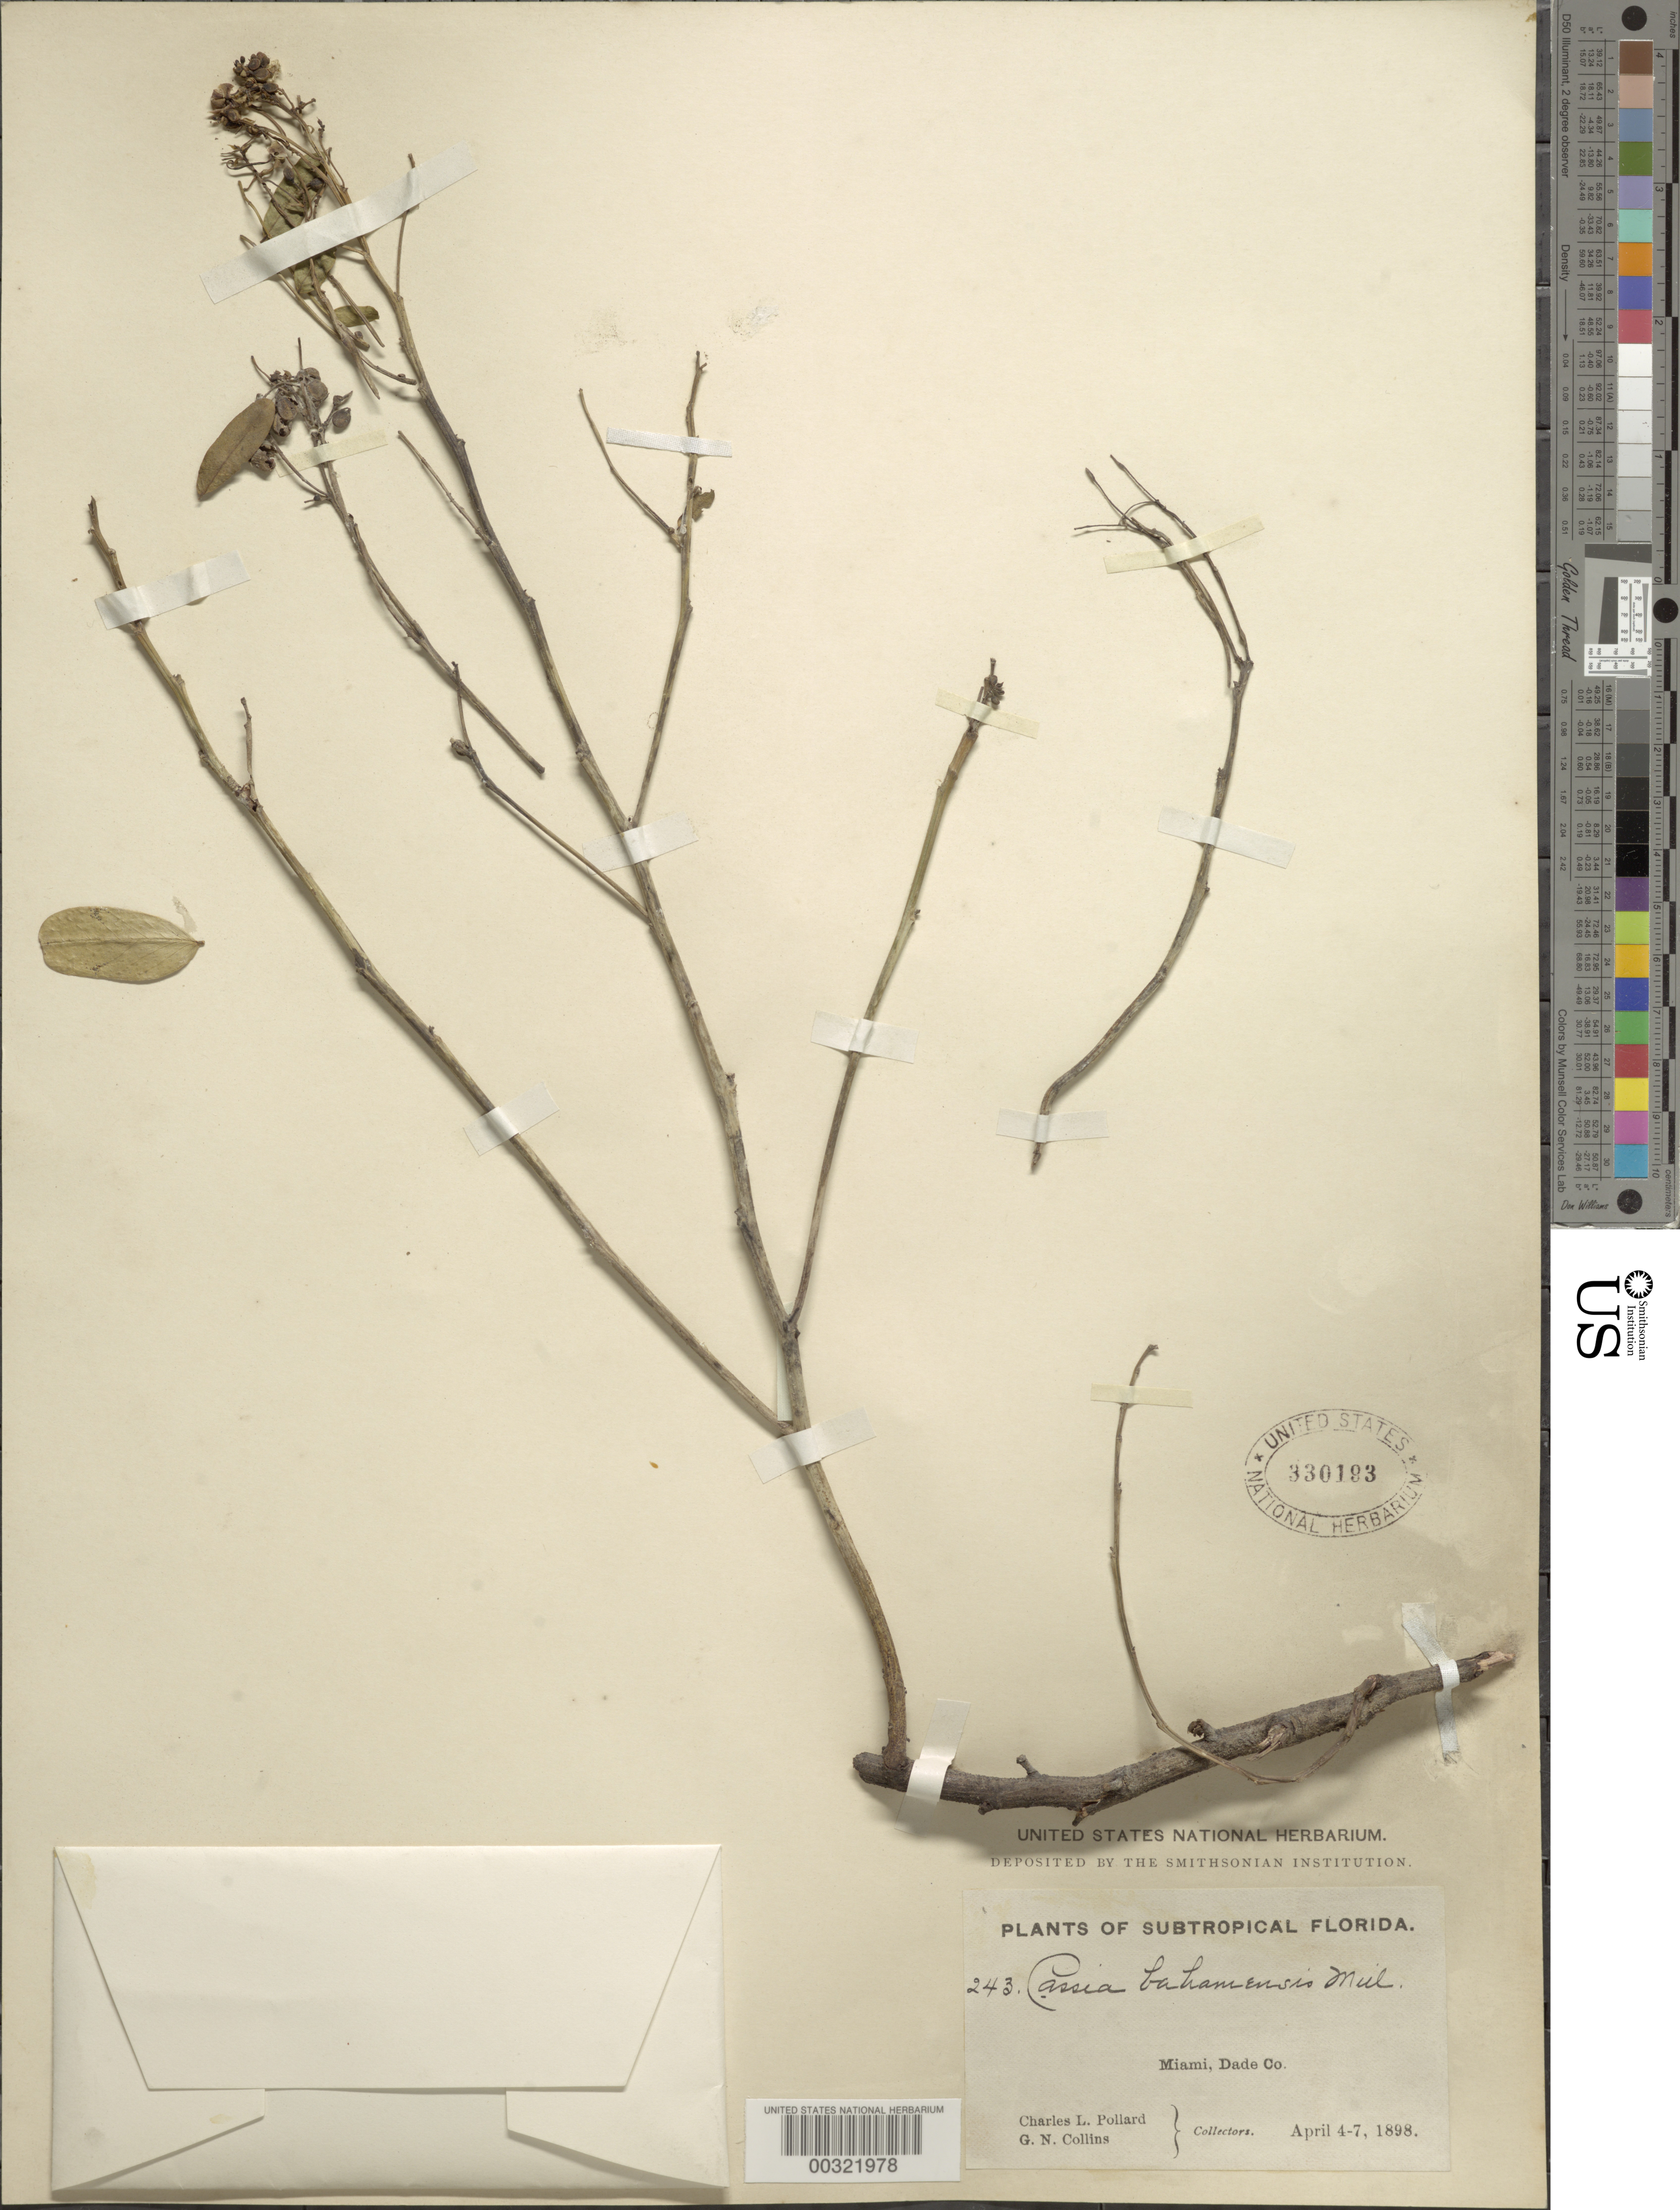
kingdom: Plantae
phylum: Tracheophyta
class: Magnoliopsida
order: Fabales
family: Fabaceae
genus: Senna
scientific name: Senna ligustrina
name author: (L.) H.S. Irwin & Barneby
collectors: C. L. Pollard & G. Collins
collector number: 243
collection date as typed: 04 Apr 1898 to 07 Apr 1898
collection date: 1898-04-04/1898-04-07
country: United States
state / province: Florida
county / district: Dade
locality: Miami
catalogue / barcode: US 330193